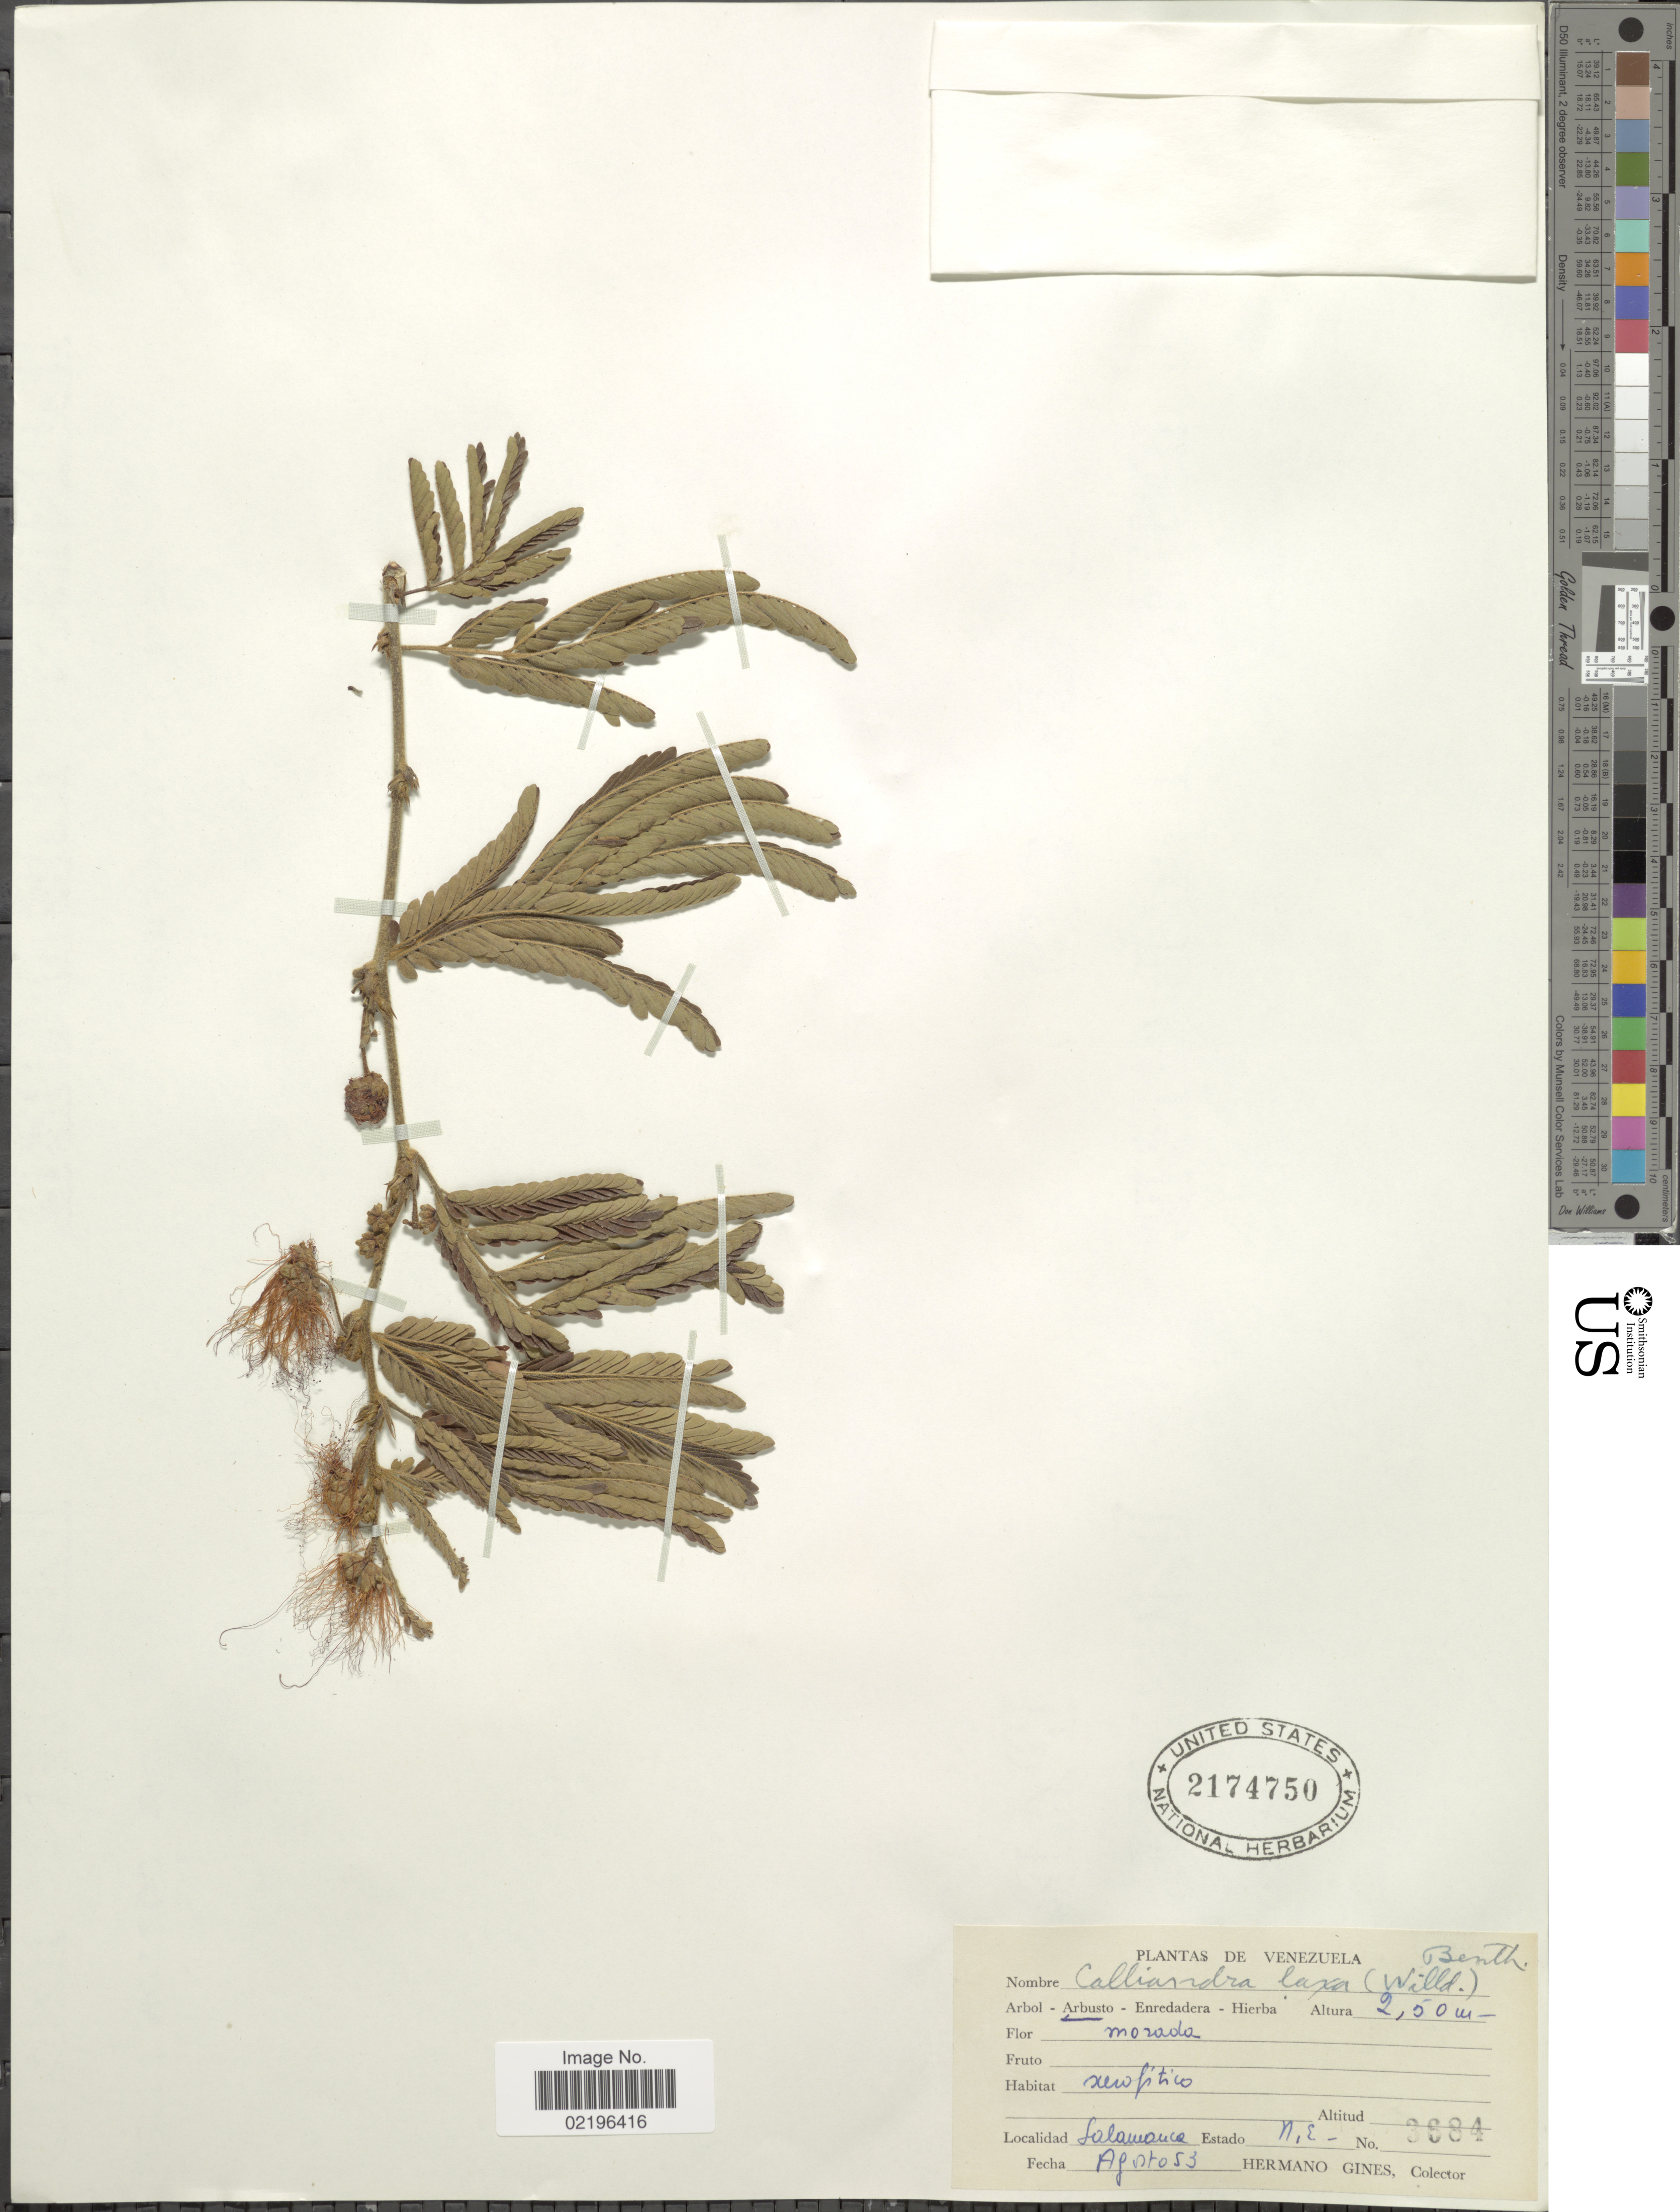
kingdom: Plantae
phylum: Tracheophyta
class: Magnoliopsida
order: Fabales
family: Fabaceae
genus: Calliandra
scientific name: Calliandra laxa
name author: (Willd.) Benth.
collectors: Bro. Gines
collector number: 3684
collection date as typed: Transcribed d/m/y: /8/53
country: Venezuela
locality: Solamance. Estado N. E.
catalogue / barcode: US 2174750